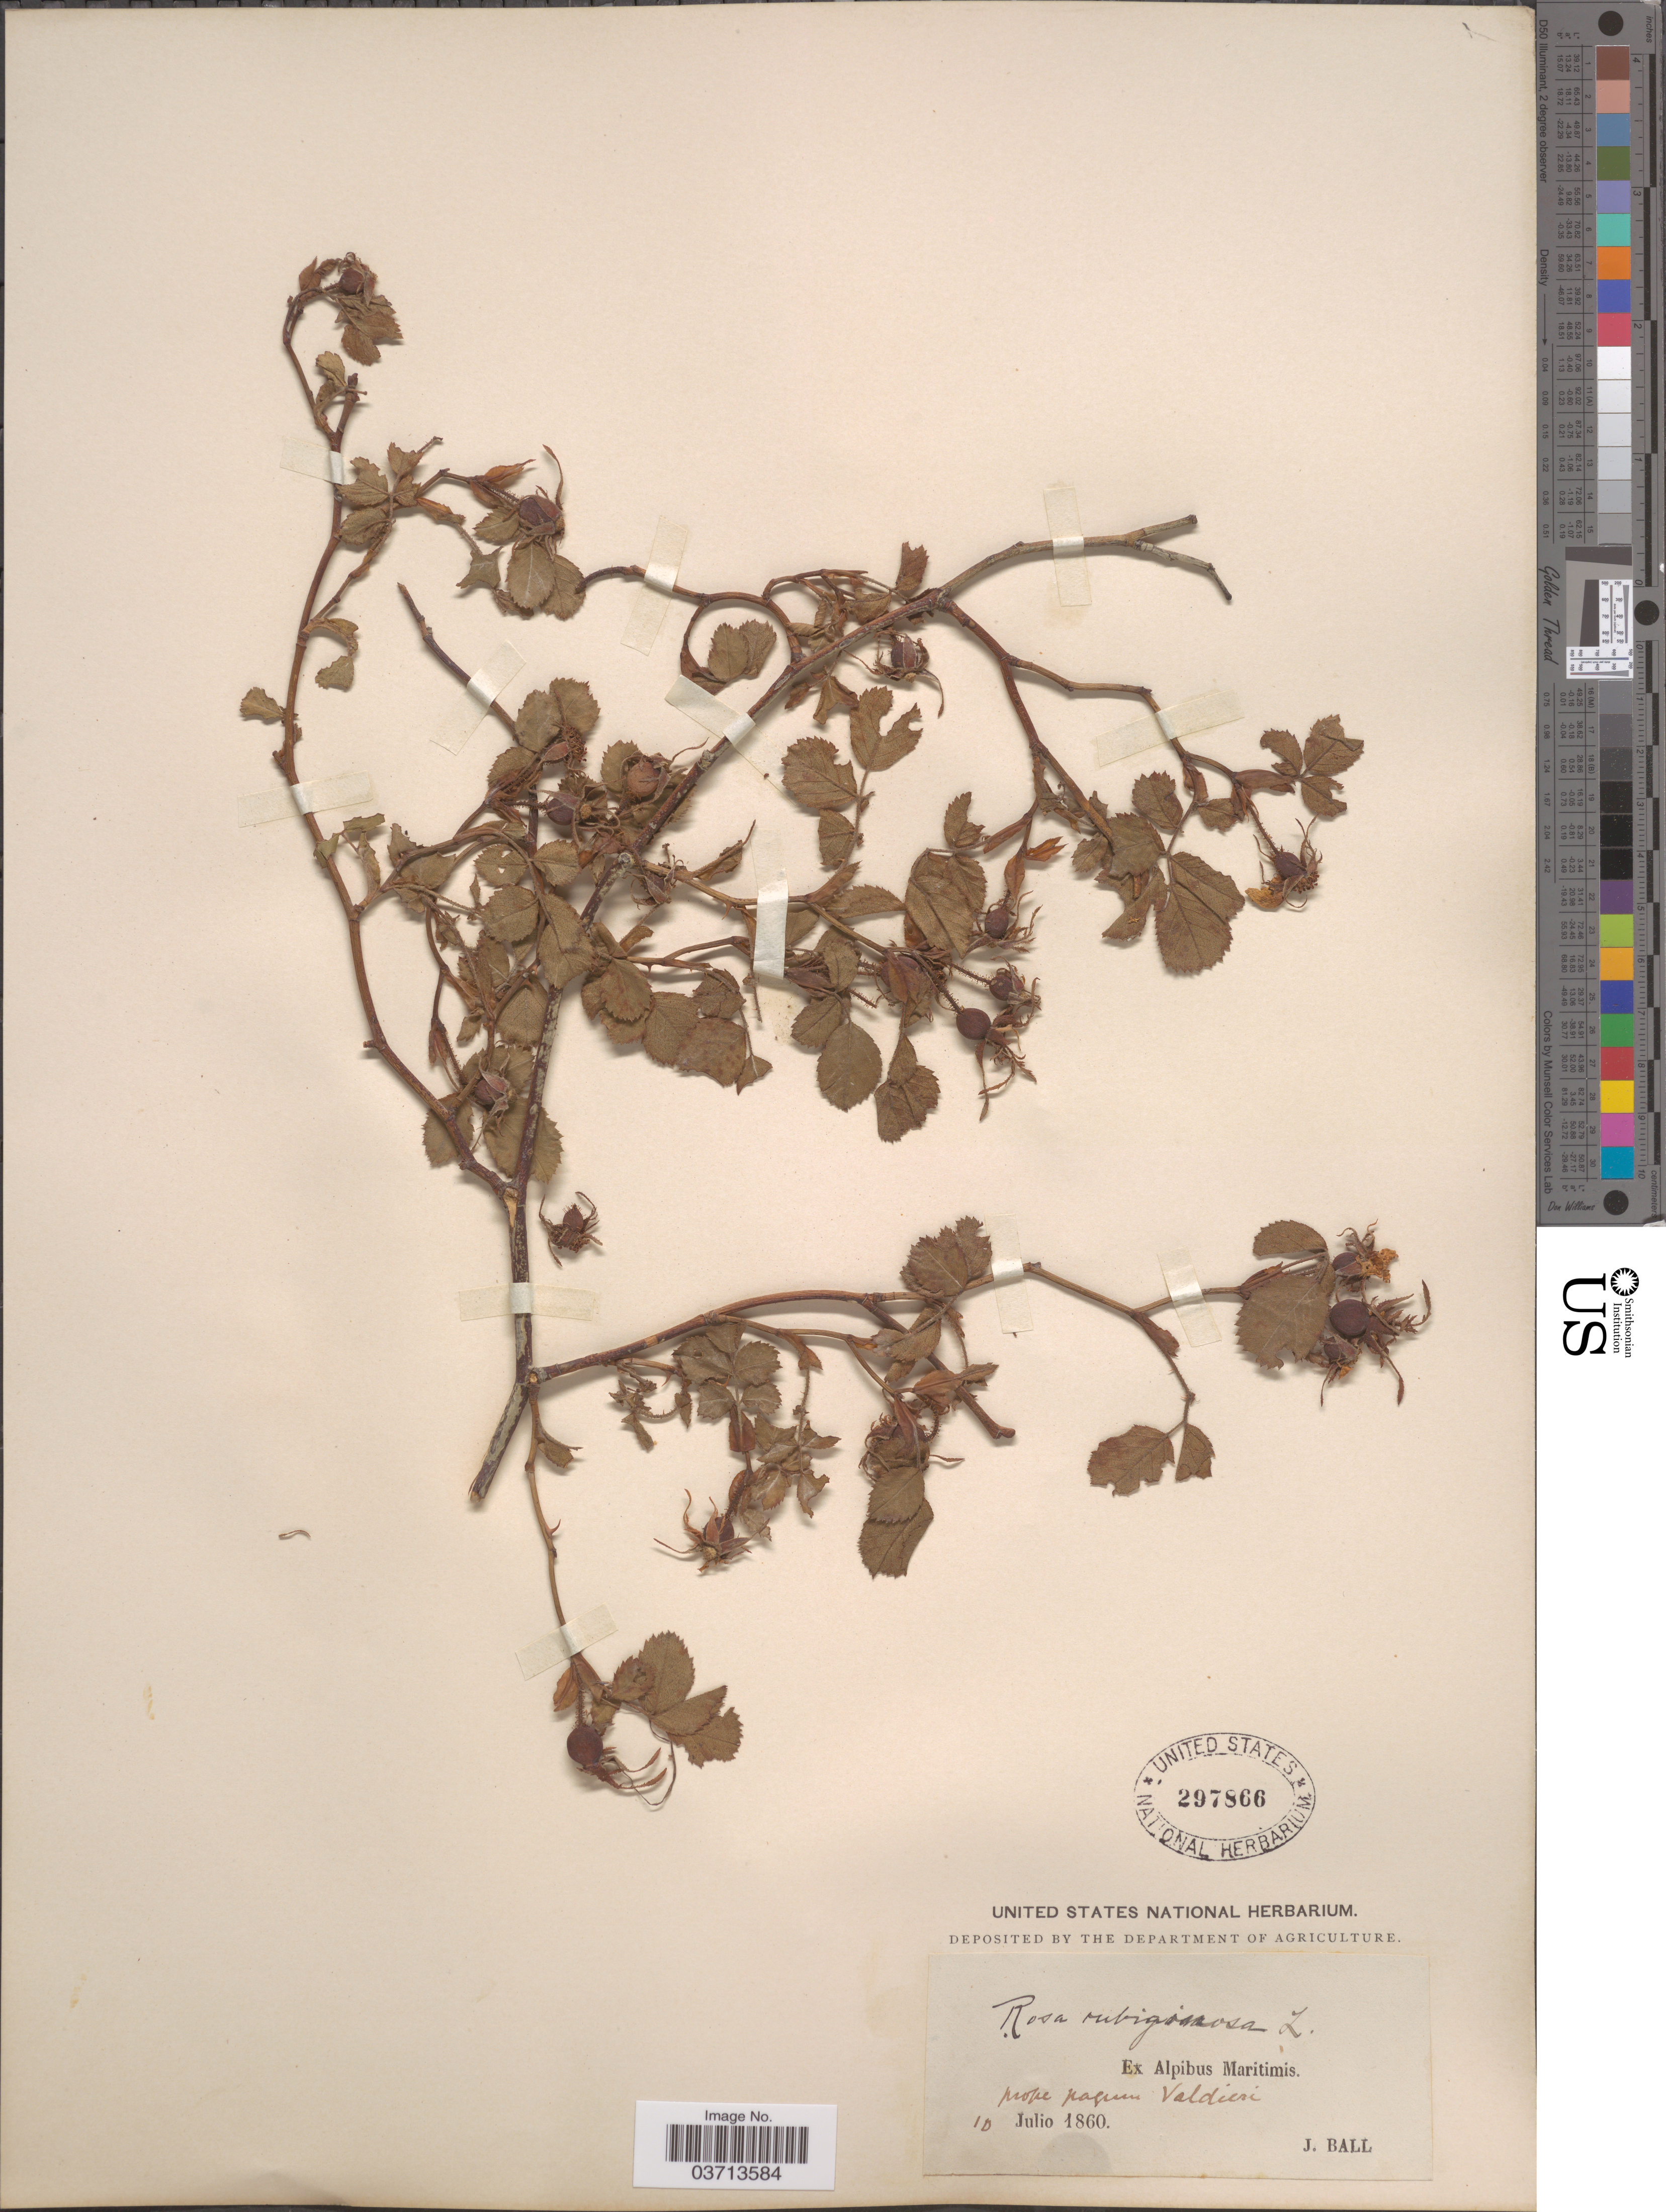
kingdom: Plantae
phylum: Tracheophyta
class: Magnoliopsida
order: Rosales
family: Rosaceae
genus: Rosa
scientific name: Rosa rubiginosa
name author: L.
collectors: J. Ball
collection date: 1860-07-10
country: Italy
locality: Ex Alpibus Maritimis. Prope pagum Valdieri.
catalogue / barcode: US 297866